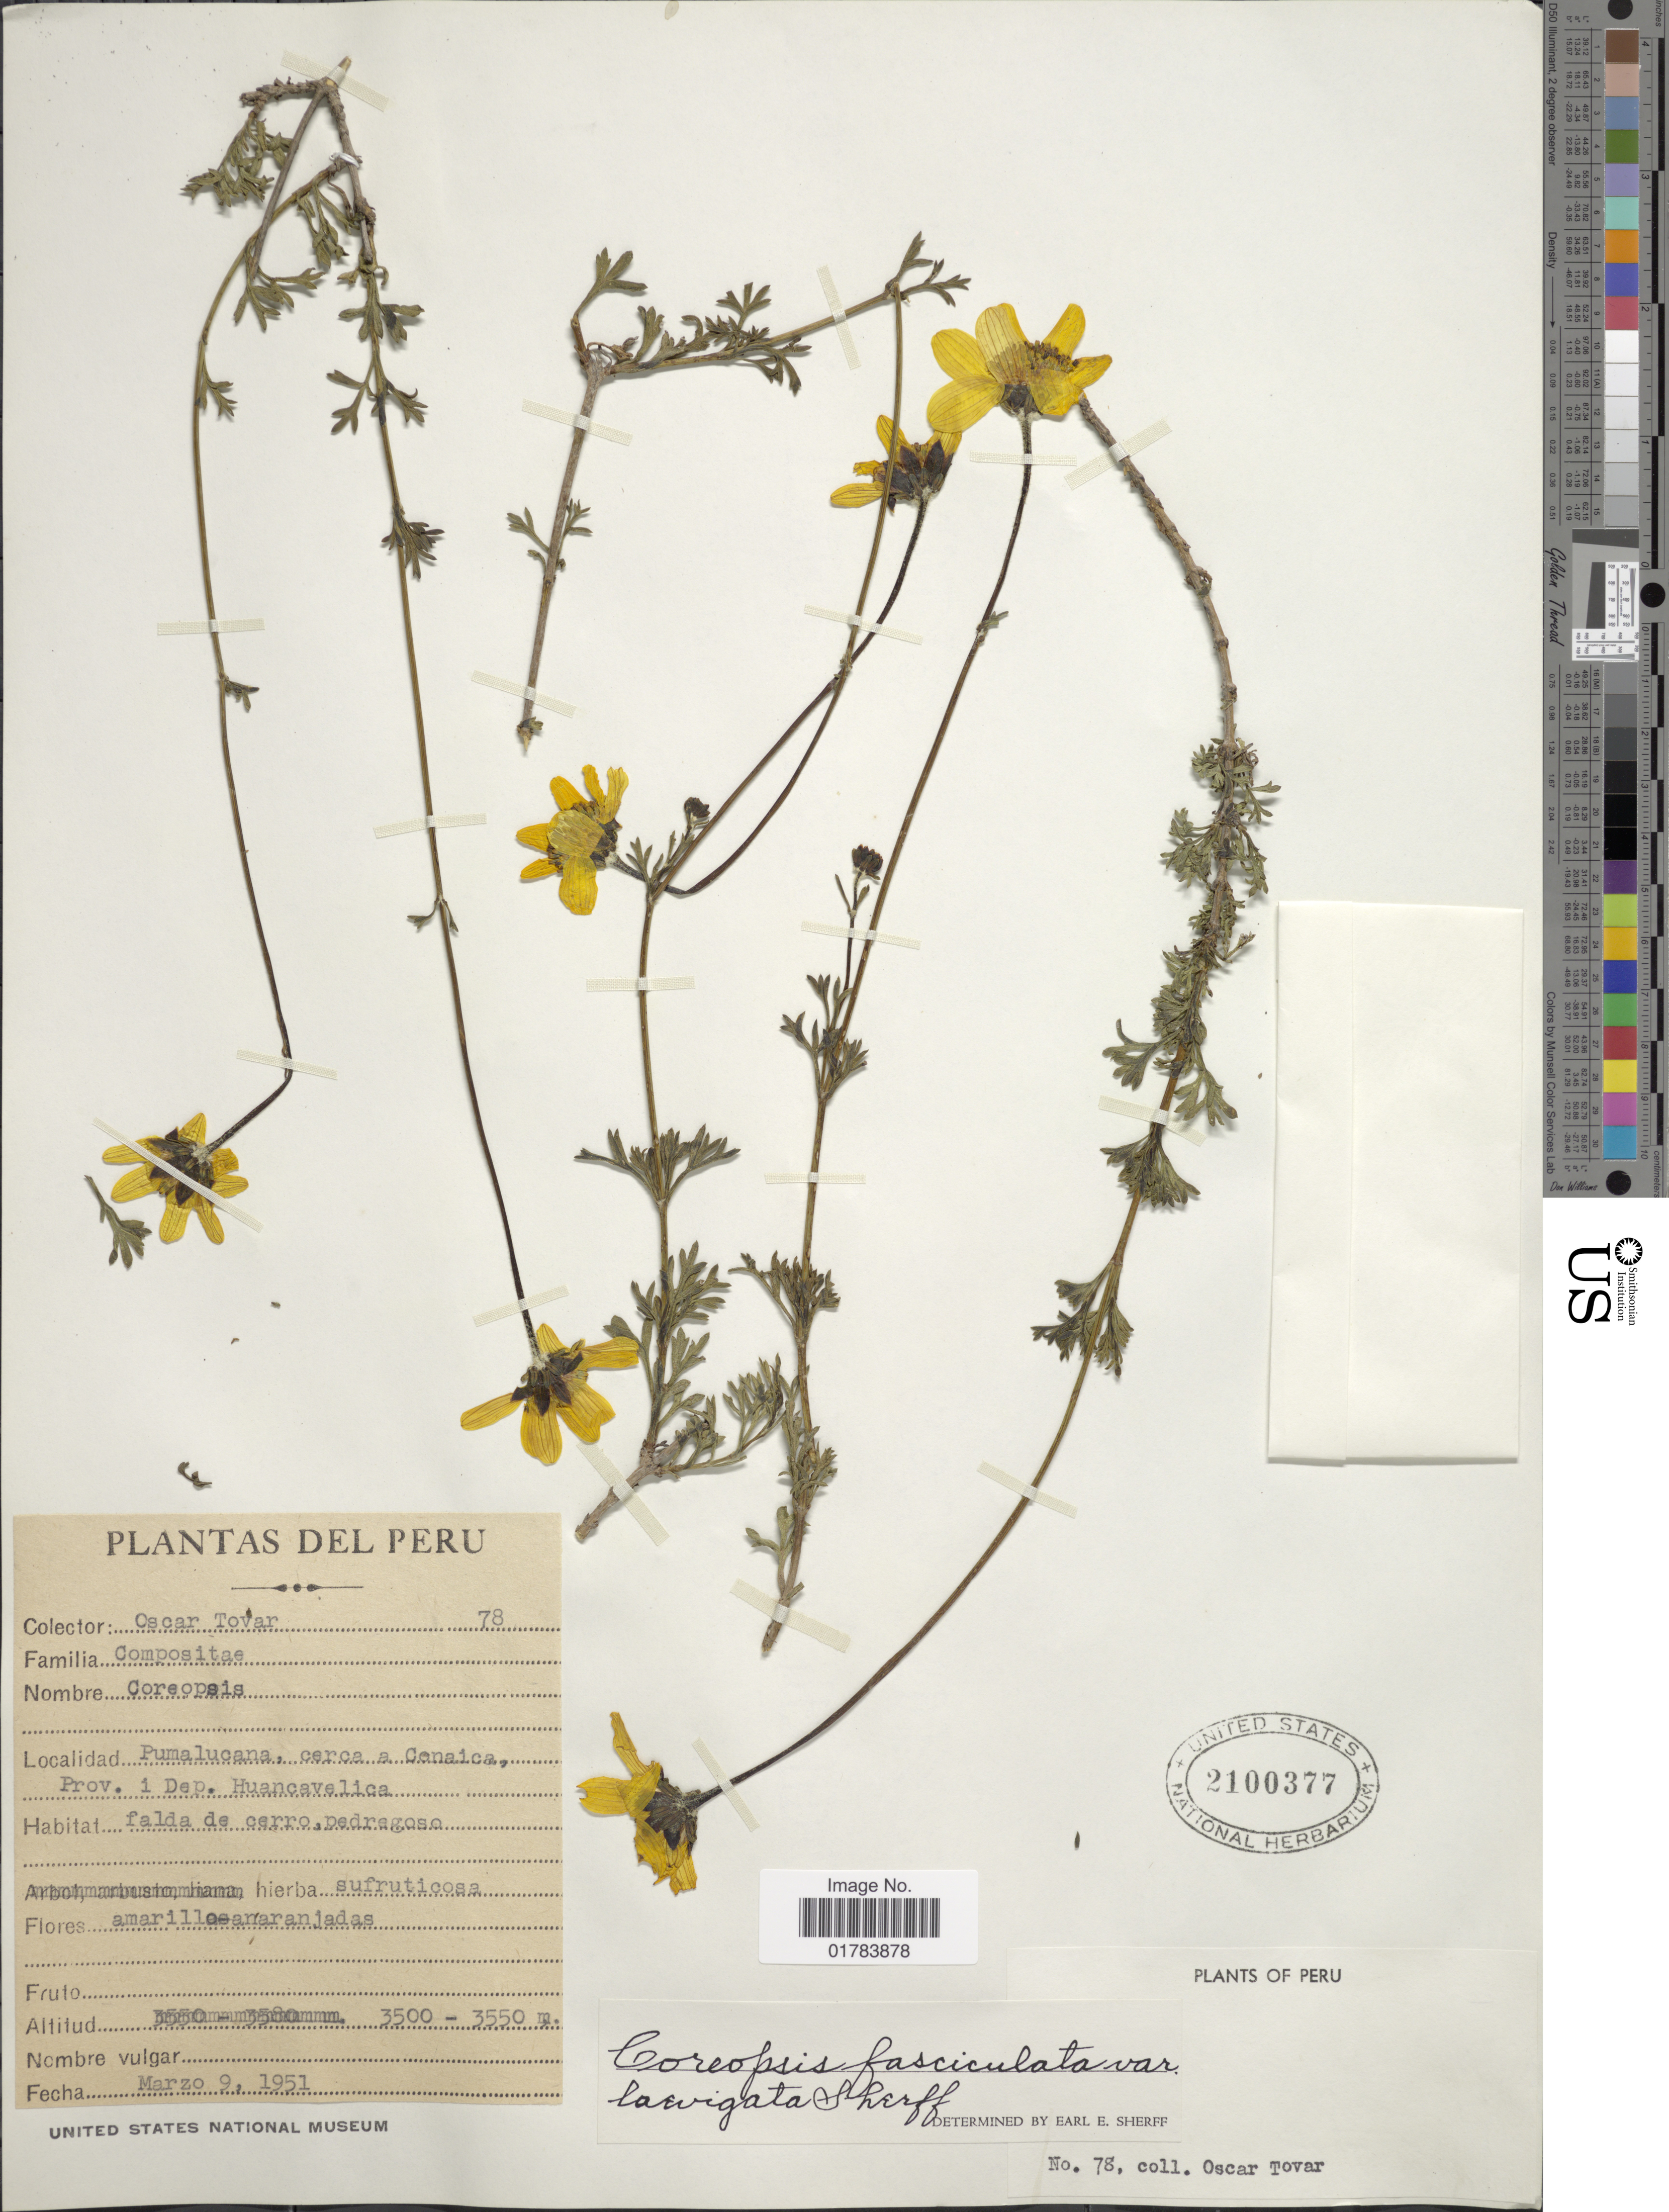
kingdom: Plantae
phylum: Tracheophyta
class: Magnoliopsida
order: Asterales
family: Asteraceae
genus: Coreopsis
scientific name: Coreopsis fasciculata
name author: Wedd.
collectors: Ó. Tovar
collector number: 78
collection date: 1951-03-09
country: Peru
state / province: Huancavelica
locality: Pumalucana, cerca a Conaica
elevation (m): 3500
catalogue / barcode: US 2100377